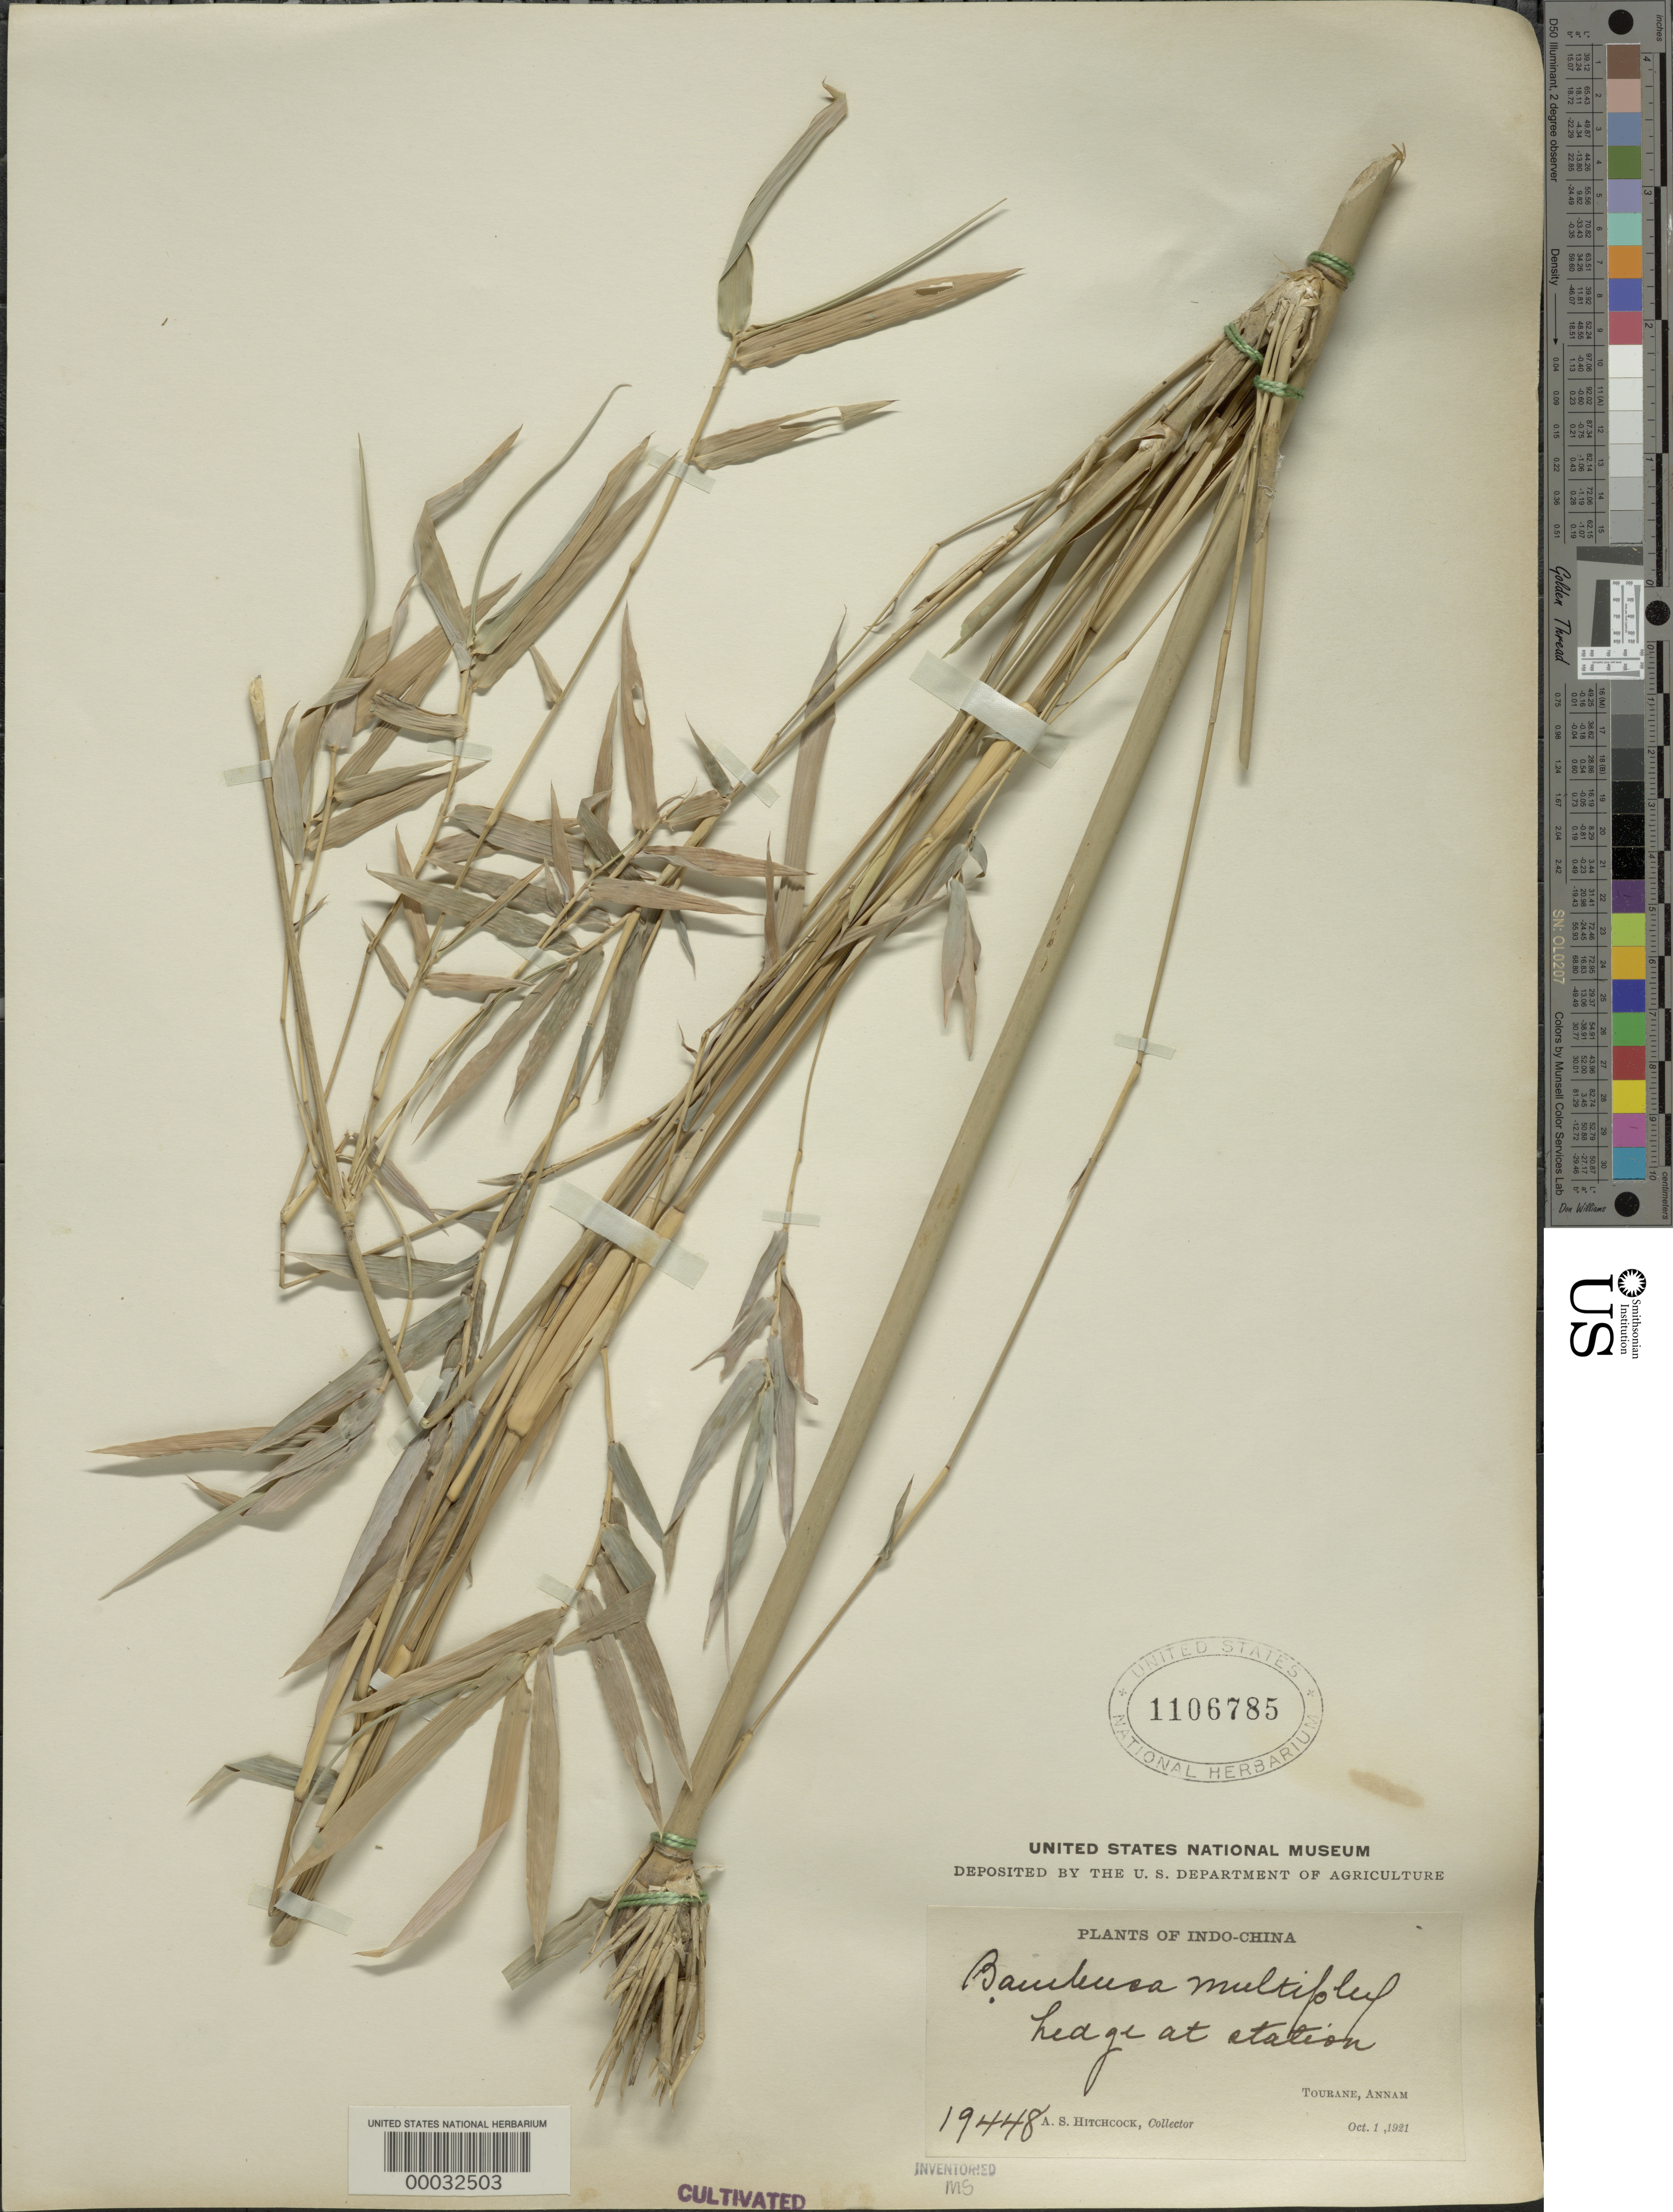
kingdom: Plantae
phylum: Tracheophyta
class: Liliopsida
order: Poales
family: Poaceae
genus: Bambusa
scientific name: Bambusa multiplex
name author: (Lour.) Raeusch. ex Schult. & Schult. f.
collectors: A. S. Hitchcock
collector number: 19448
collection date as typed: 01 Oct 1921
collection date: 1921-10-01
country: Vietnam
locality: Tourane, annam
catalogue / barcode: US 1106785